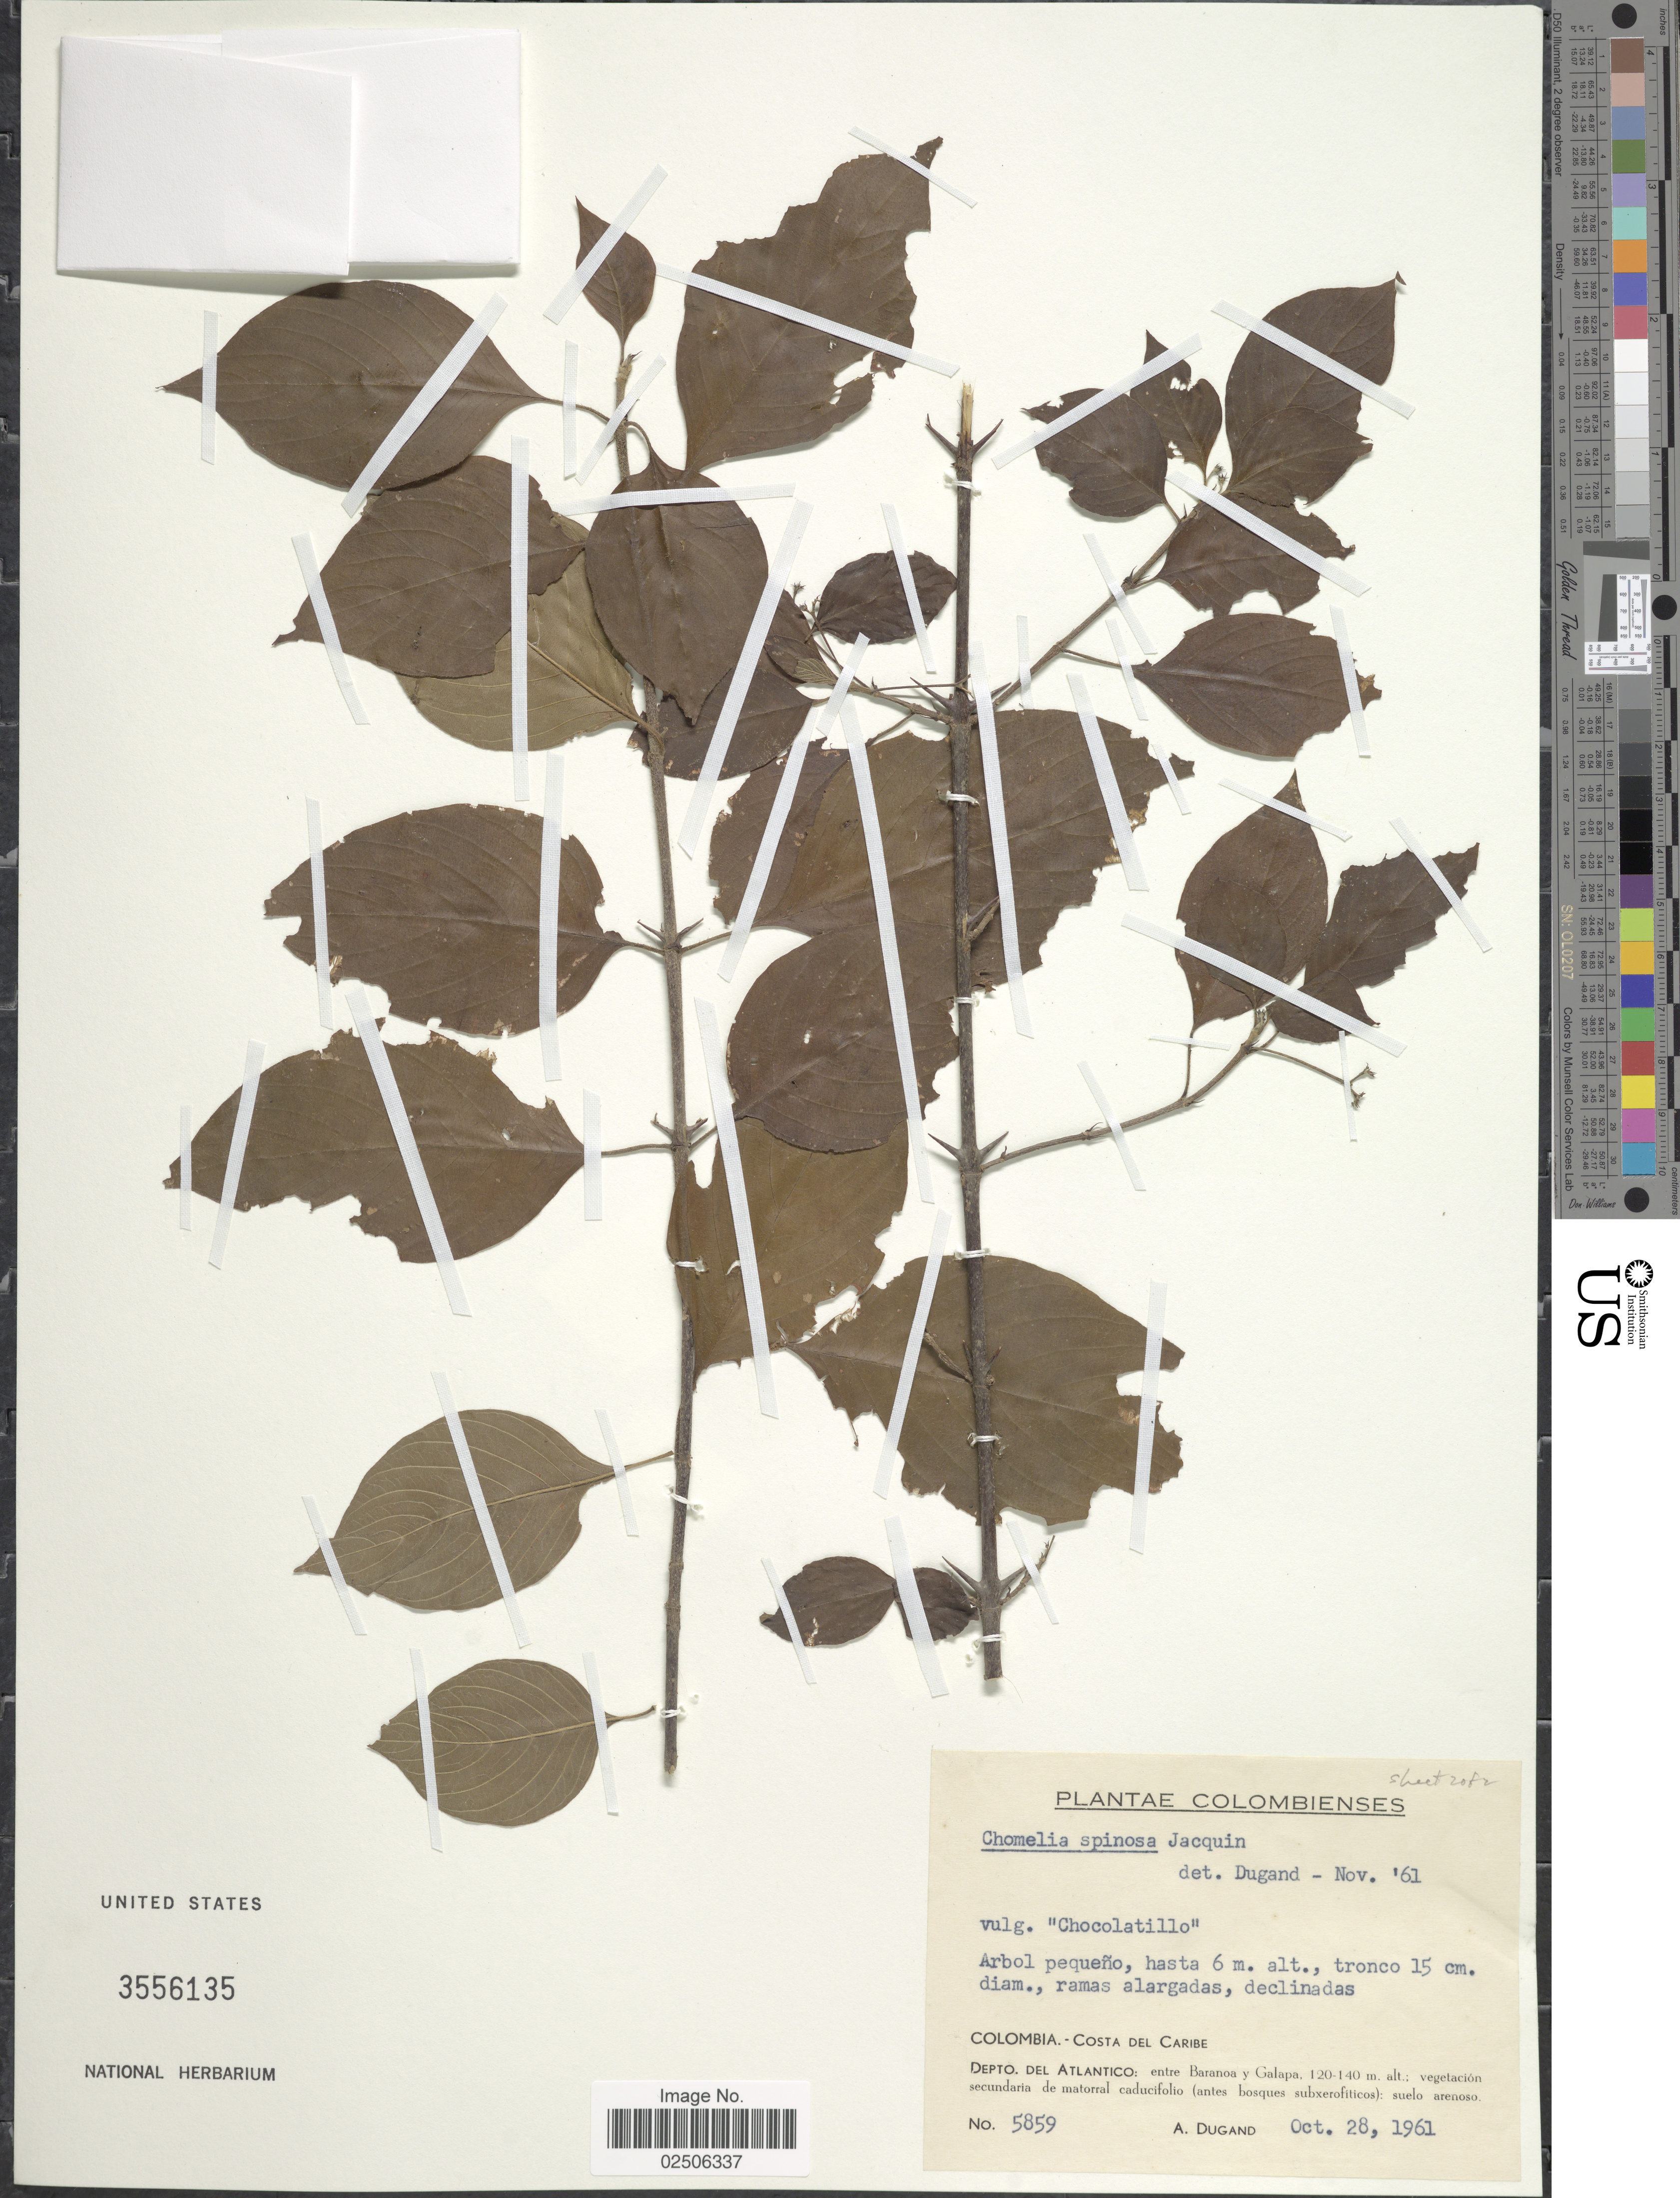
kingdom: Plantae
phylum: Tracheophyta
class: Magnoliopsida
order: Gentianales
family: Rubiaceae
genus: Chomelia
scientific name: Chomelia spinosa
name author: Jacq.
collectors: A. Dugand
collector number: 5859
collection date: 1961-10-28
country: Colombia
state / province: Atlántico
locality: Costa del Caribe, entre Baranoa y Galapa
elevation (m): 120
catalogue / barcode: US 3556135